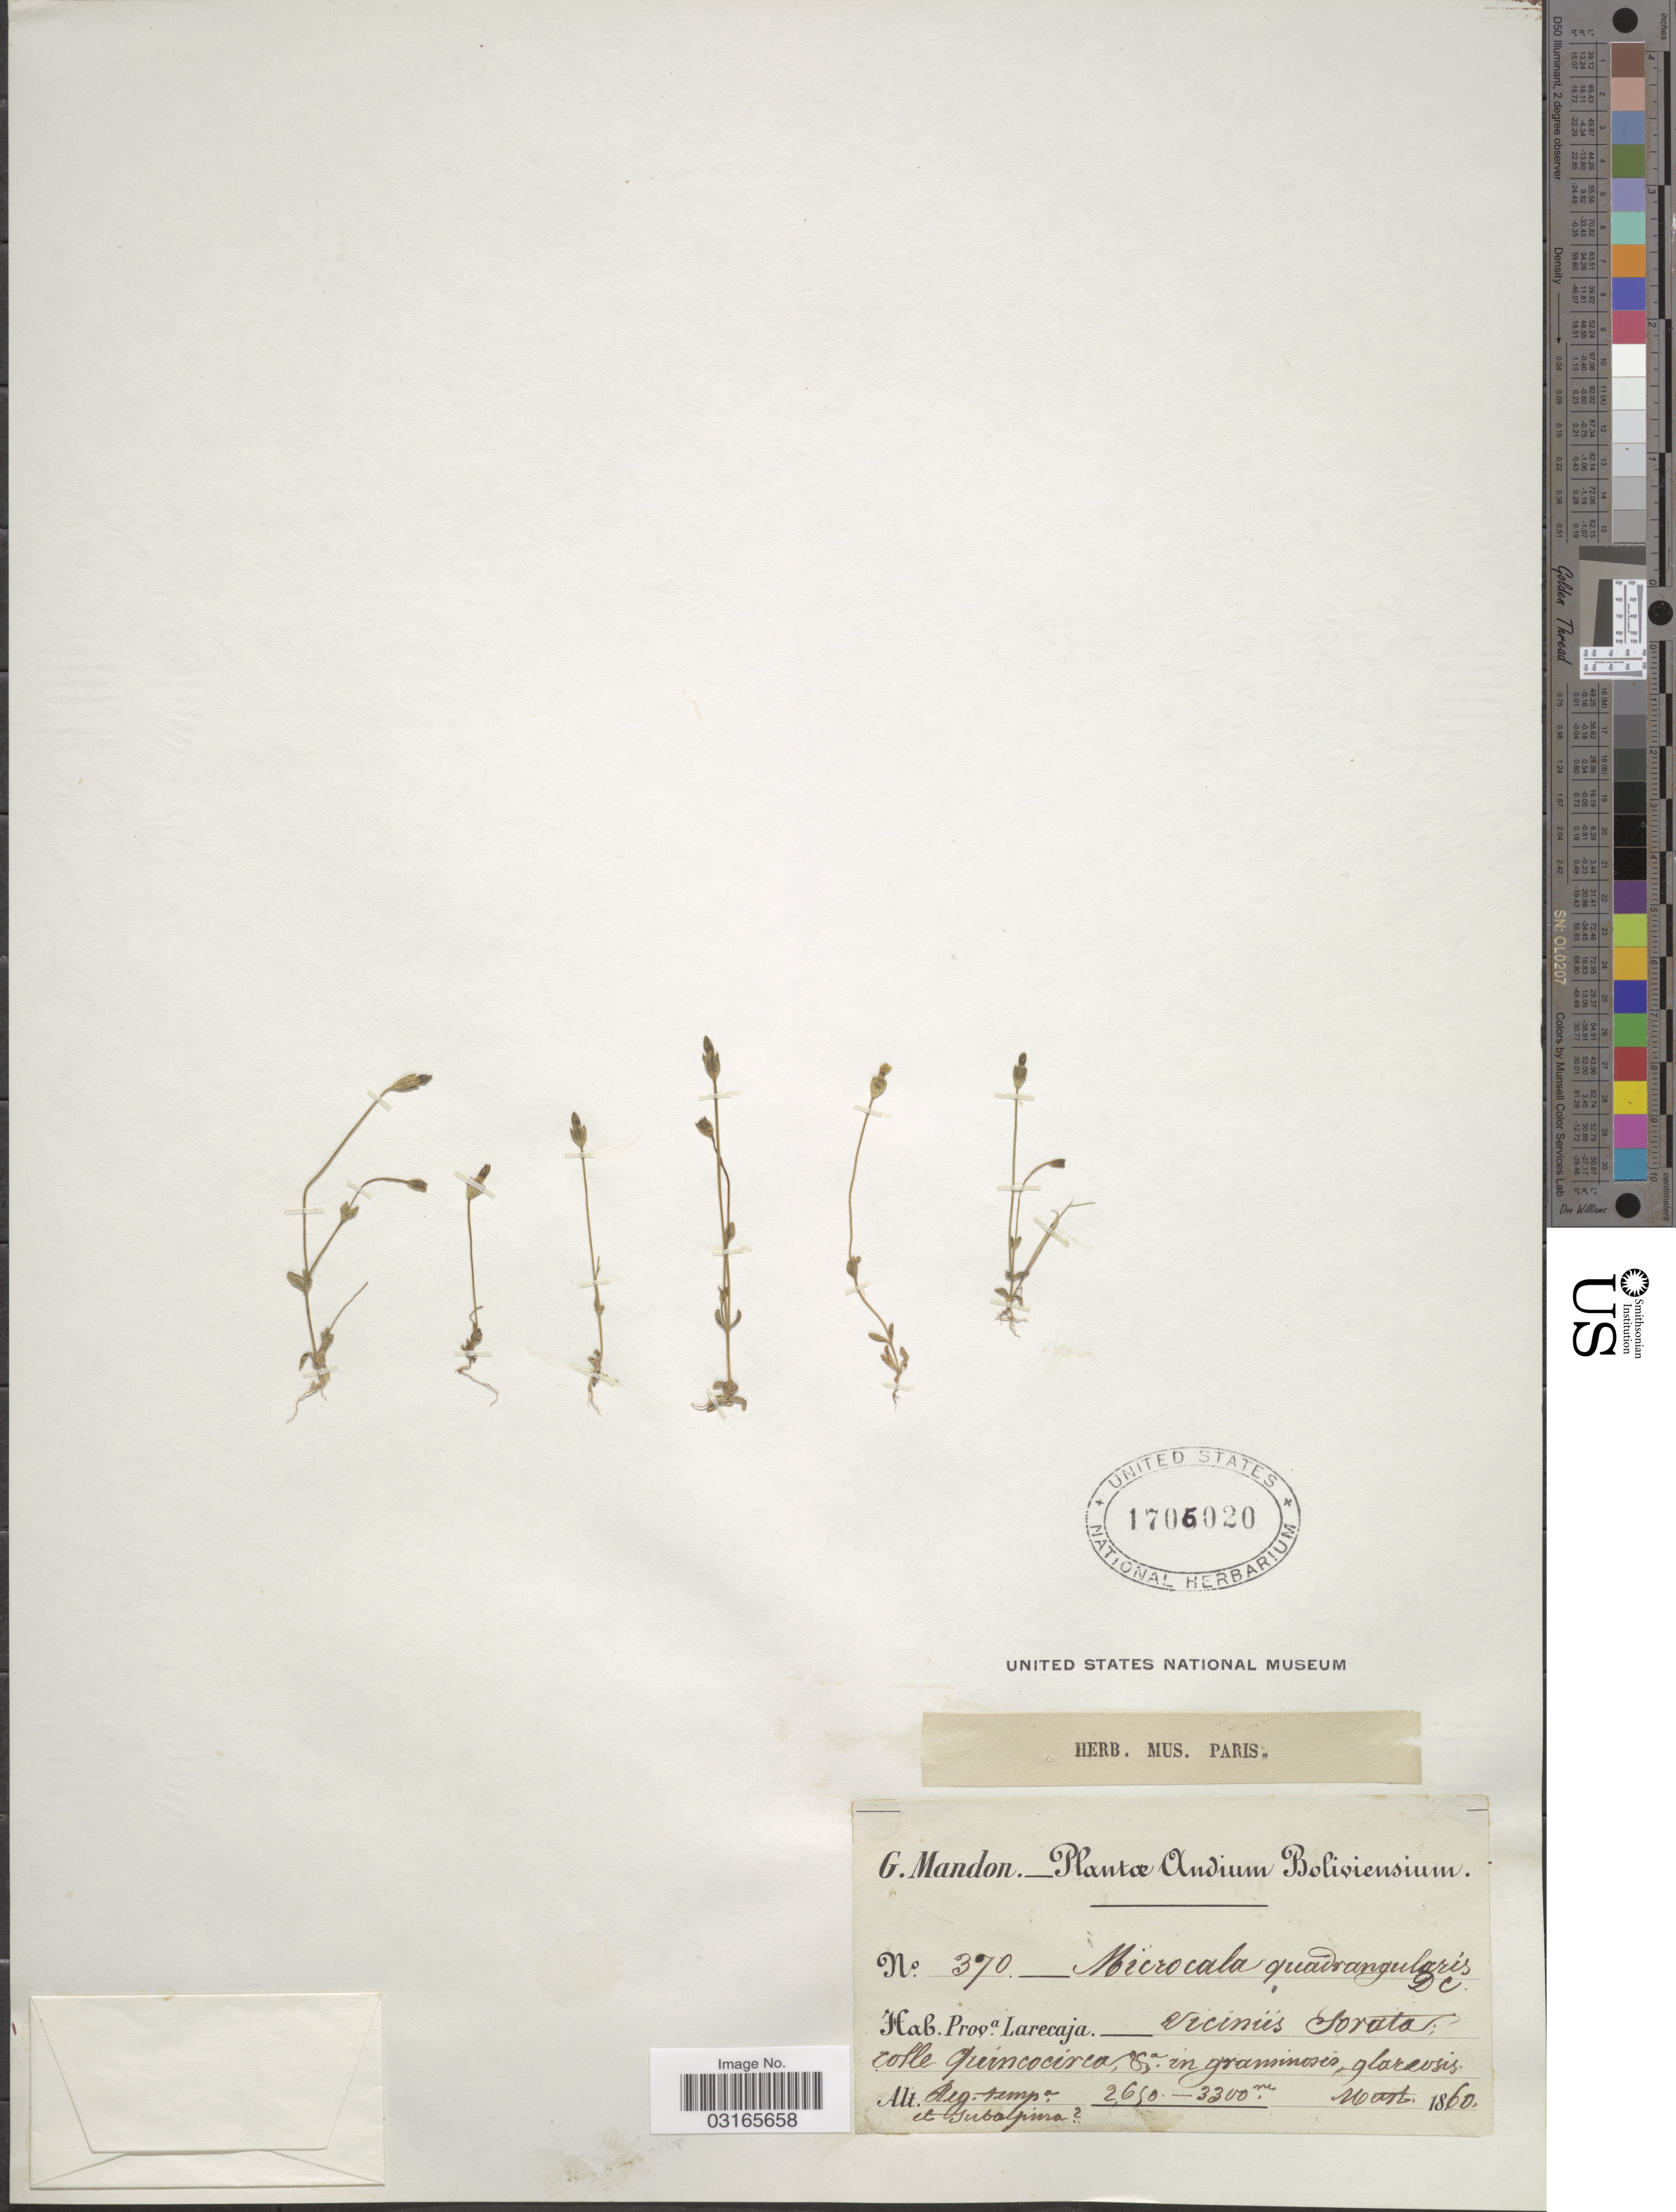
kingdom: Plantae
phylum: Tracheophyta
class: Magnoliopsida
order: Gentianales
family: Gentianaceae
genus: Microcala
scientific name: Microcala quadrangularis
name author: (Dombey ex Lam.) Griseb.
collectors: G. Mandon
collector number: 370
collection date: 1860-03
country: Bolivia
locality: Prov. Larecaja. Viciniis Sorata.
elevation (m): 2650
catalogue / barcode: US 1705020